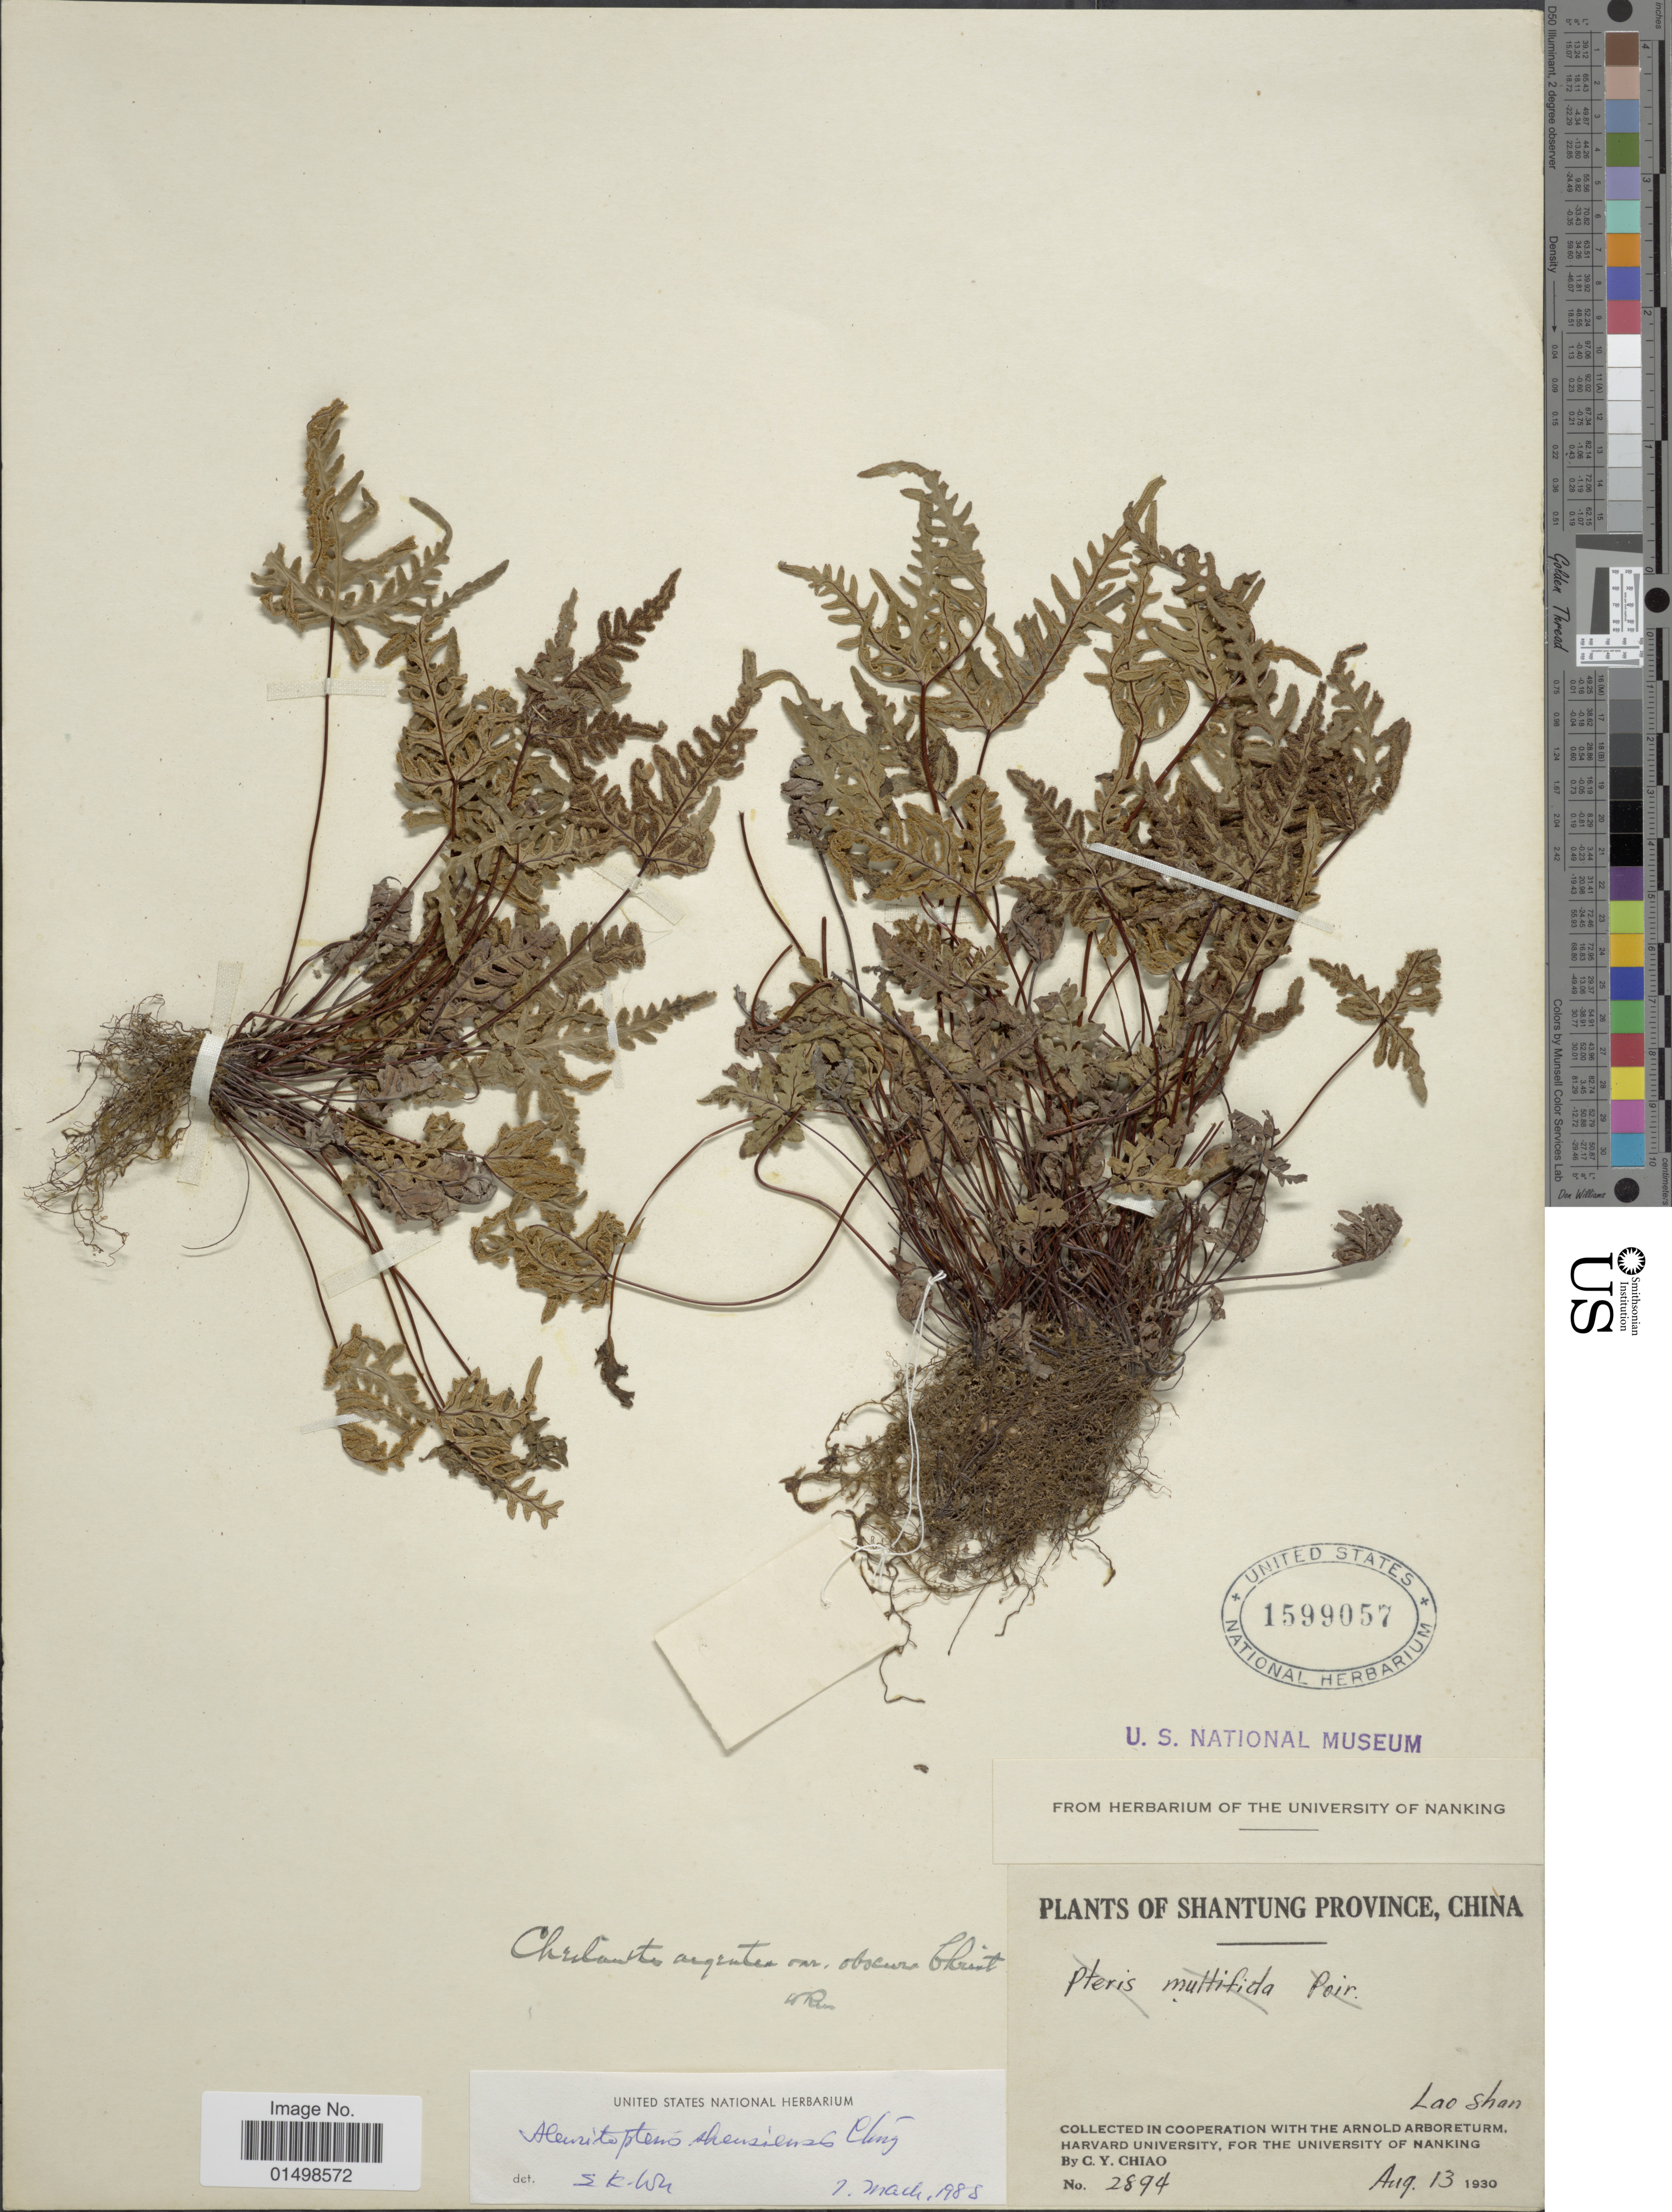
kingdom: Plantae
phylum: Tracheophyta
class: Polypodiopsida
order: Polypodiales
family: Pteridaceae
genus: Aleuritopteris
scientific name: Aleuritopteris shensiensis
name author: Ching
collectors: C. Y. Chiao & L. Shan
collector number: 2894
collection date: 1930-08-12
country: China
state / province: Shandong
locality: Plants of Shantung Province, China. Lau Shan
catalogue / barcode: US 1599057